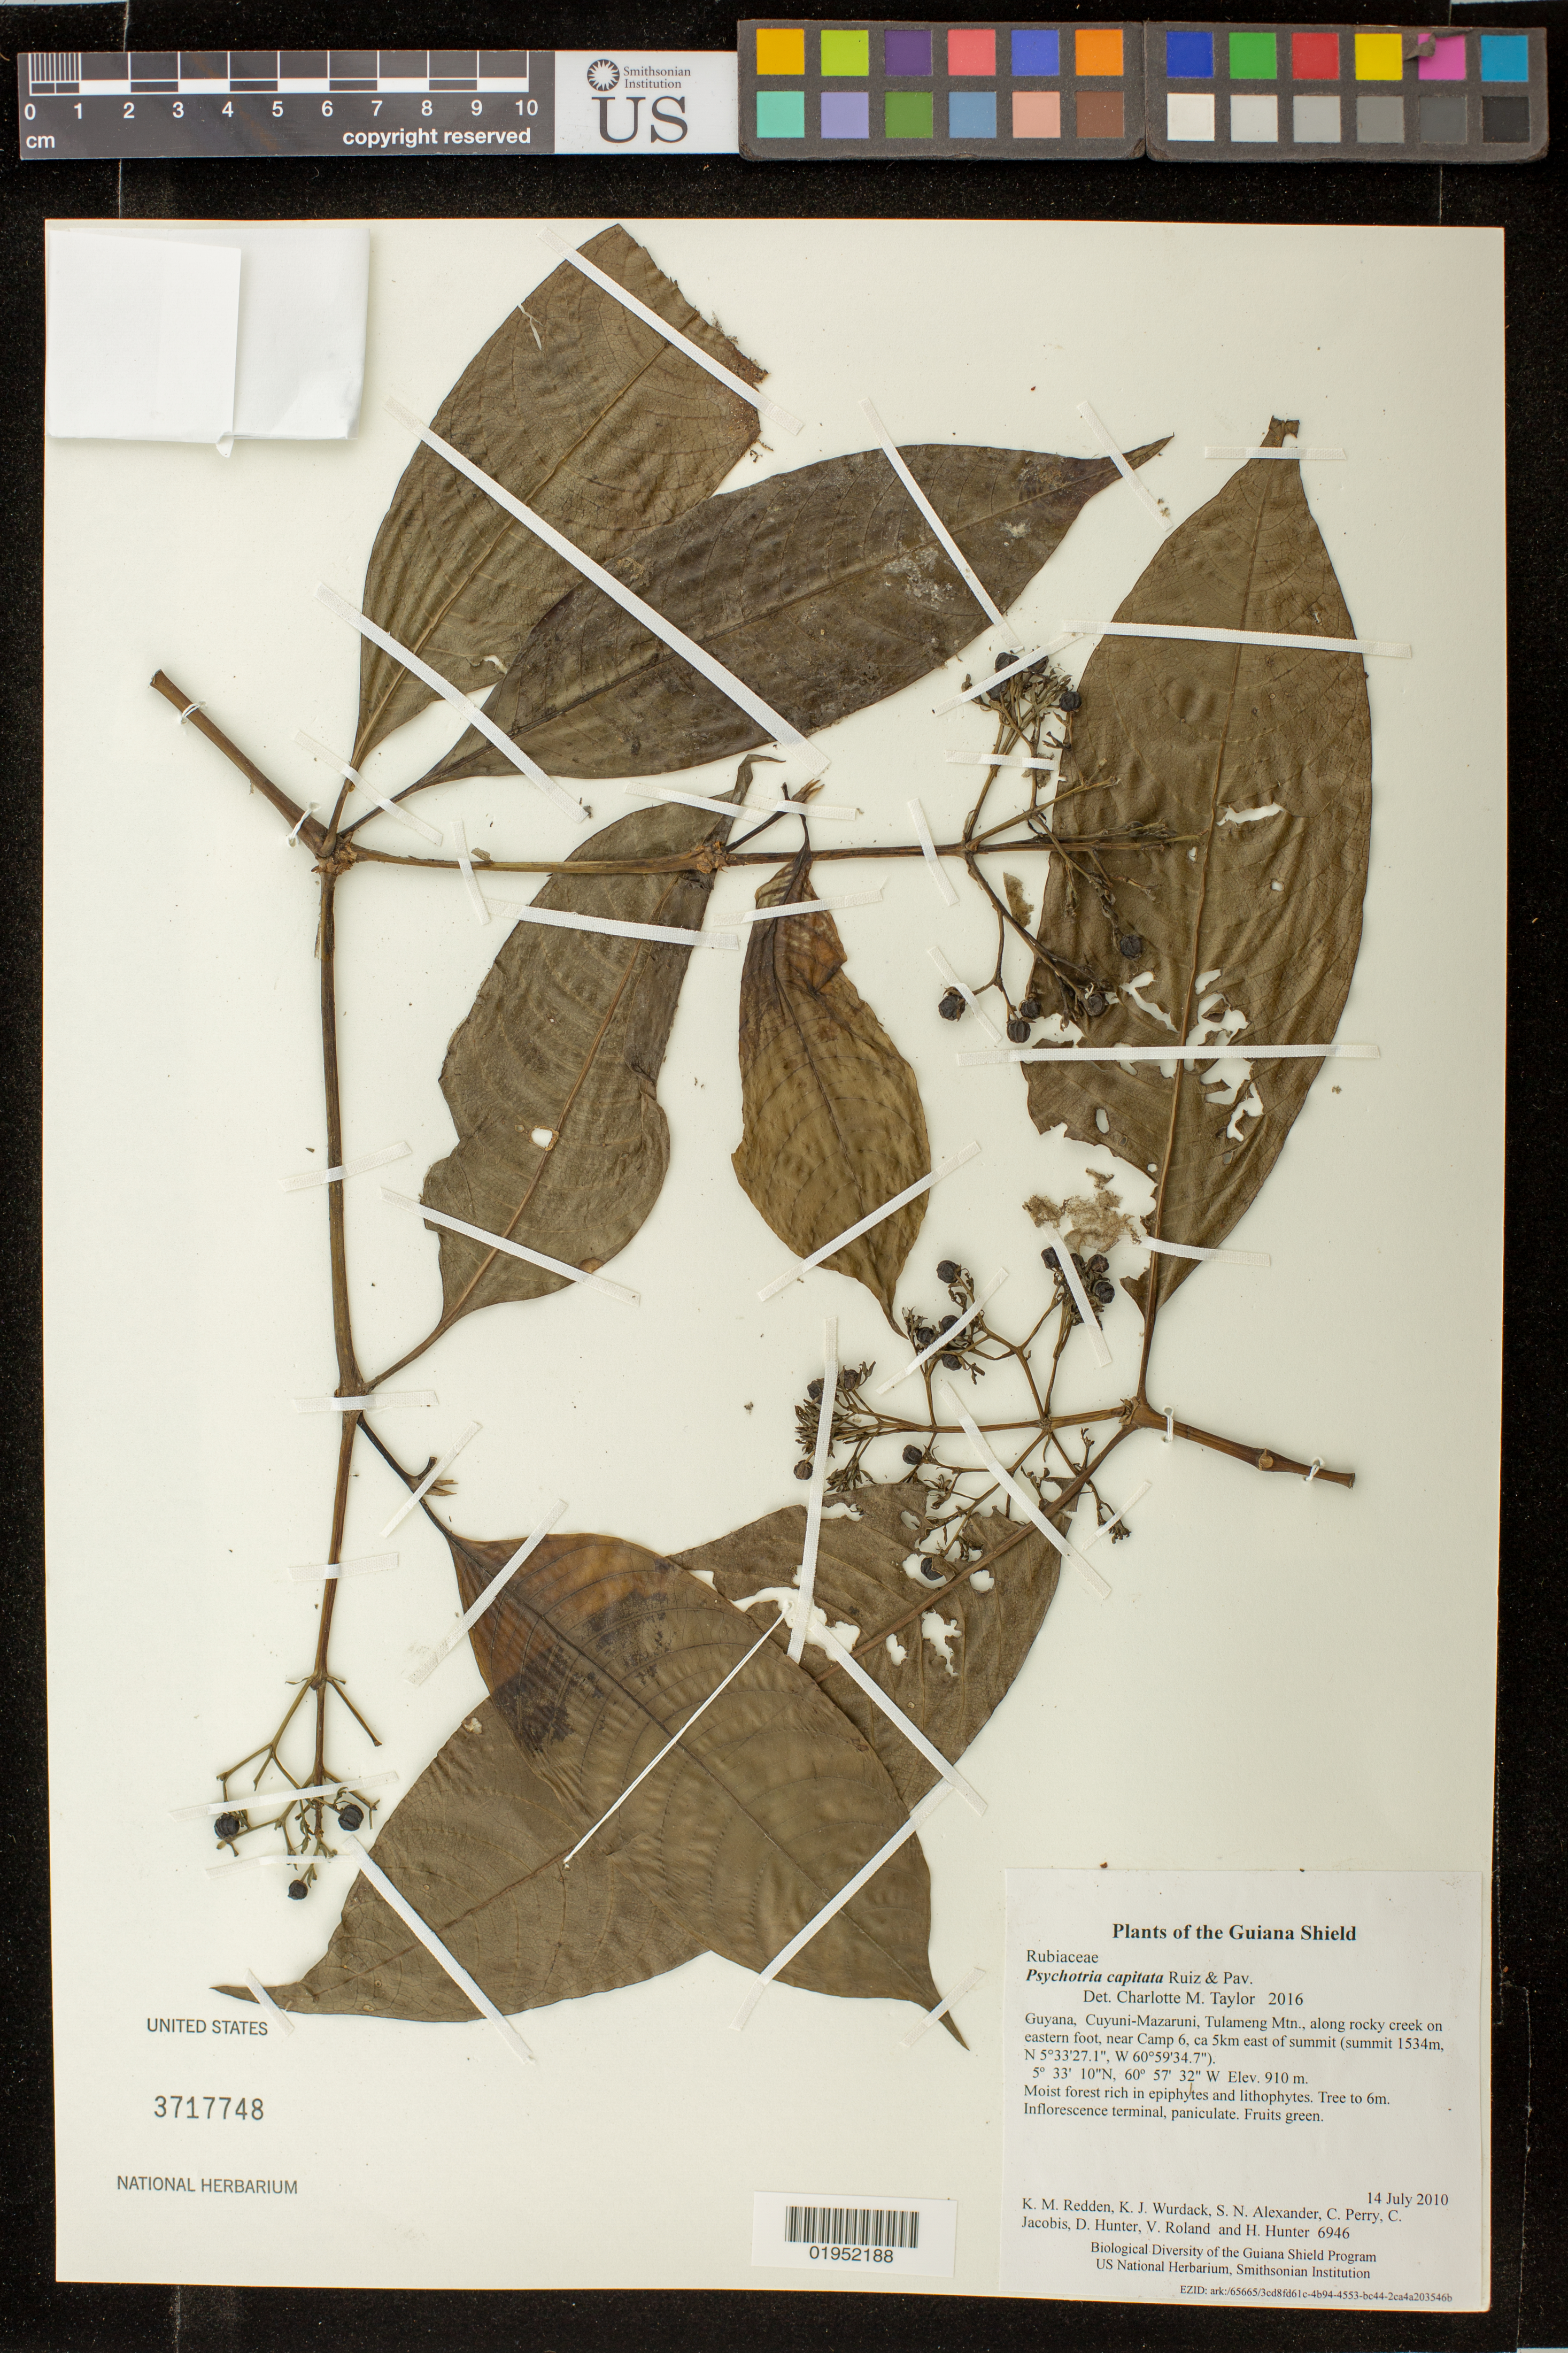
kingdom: Plantae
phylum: Tracheophyta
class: Magnoliopsida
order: Gentianales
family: Rubiaceae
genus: Palicourea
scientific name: Palicourea violacea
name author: (Aubl.) A. Rich.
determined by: Kirkbride, J. H., Jr.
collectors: K. M. Redden, K. Wurdack, S. N. Alexander, C. Perry, C. Jacobis, D. Hunter, V. Roland & H. Hunter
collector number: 6946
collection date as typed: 14 July 2010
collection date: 2010-07-14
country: Guyana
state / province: Cuyuni-Mazaruni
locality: Tulameng Mtn., along rocky creek on eastern foot, near Camp 6, ca 5km east of summit (summit 1534m, N 5°33'27.1", W 60°59'34.7")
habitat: Moist forest rich in epiphytes and lithophytes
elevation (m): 910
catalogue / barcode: US 3717748